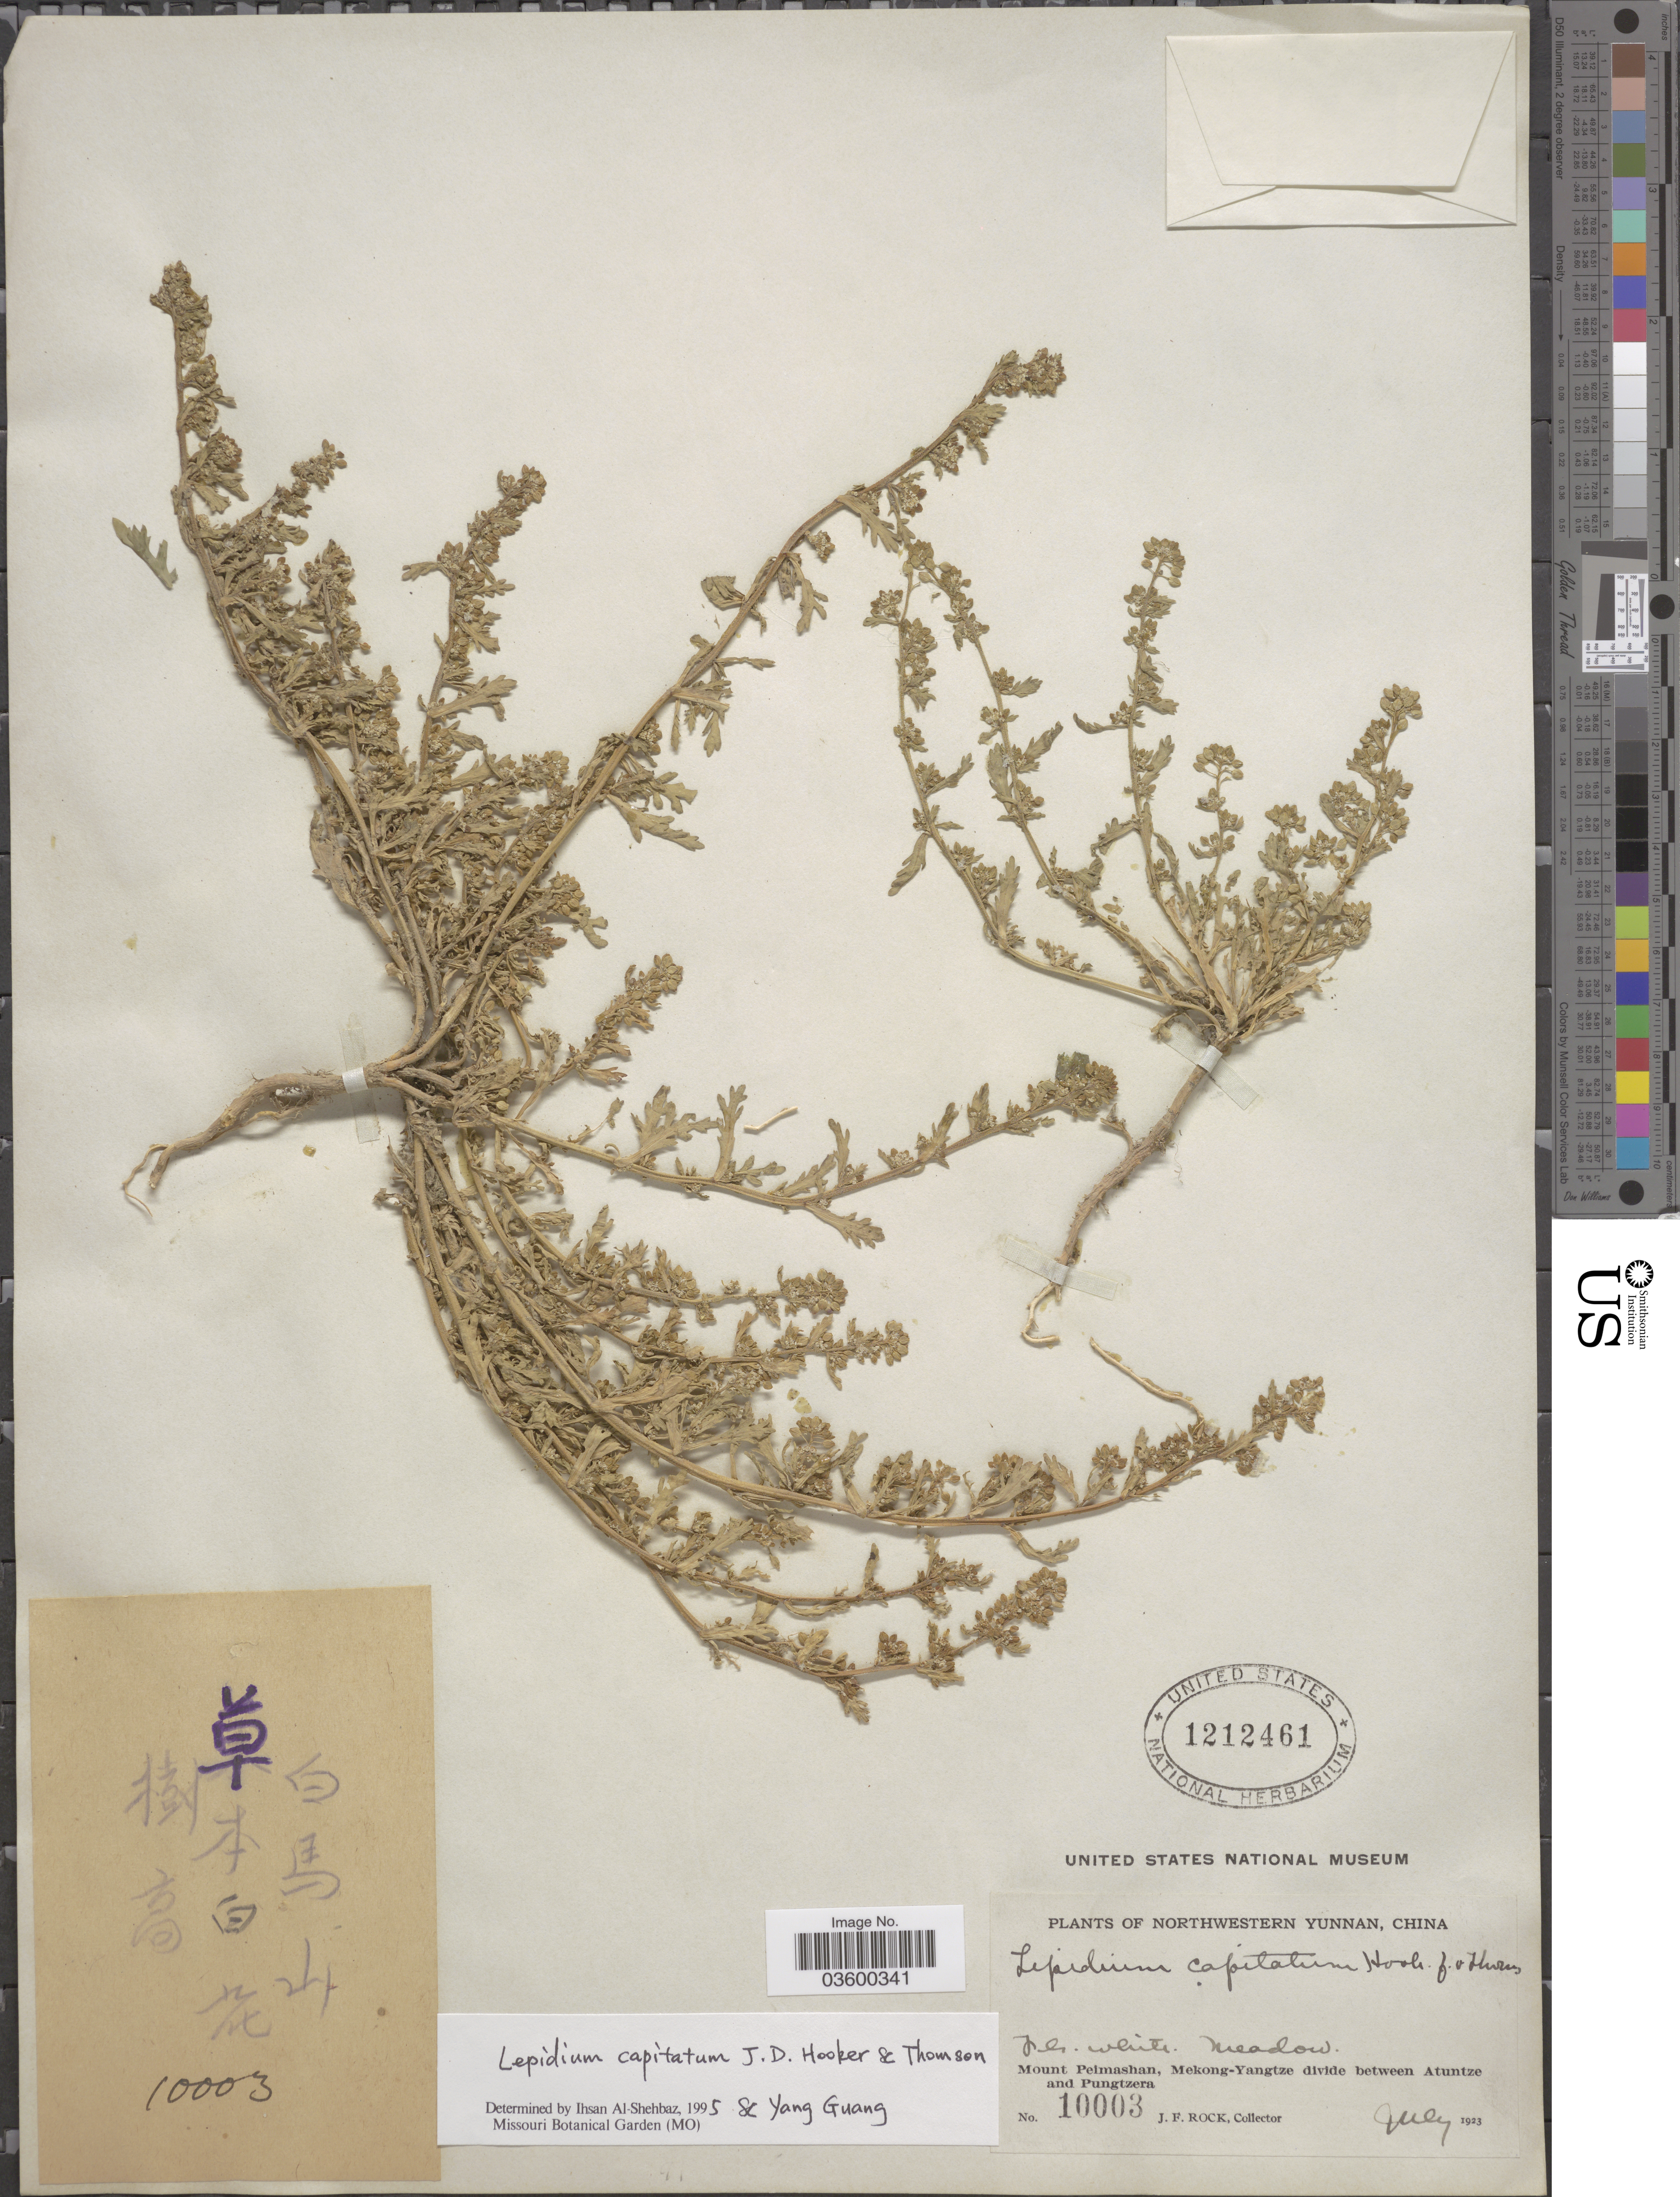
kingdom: Plantae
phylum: Tracheophyta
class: Magnoliopsida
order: Brassicales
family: Brassicaceae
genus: Lepidium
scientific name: Lepidium capitatum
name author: Hook. f. & Thomson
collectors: J. Rock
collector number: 10003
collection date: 1923-07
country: China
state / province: Yunnan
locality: Northwestern Yunnan. Mount Peimashan, Mekong-Yangtze divide between Atuntze and Pungtzera.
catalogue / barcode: US 1212461